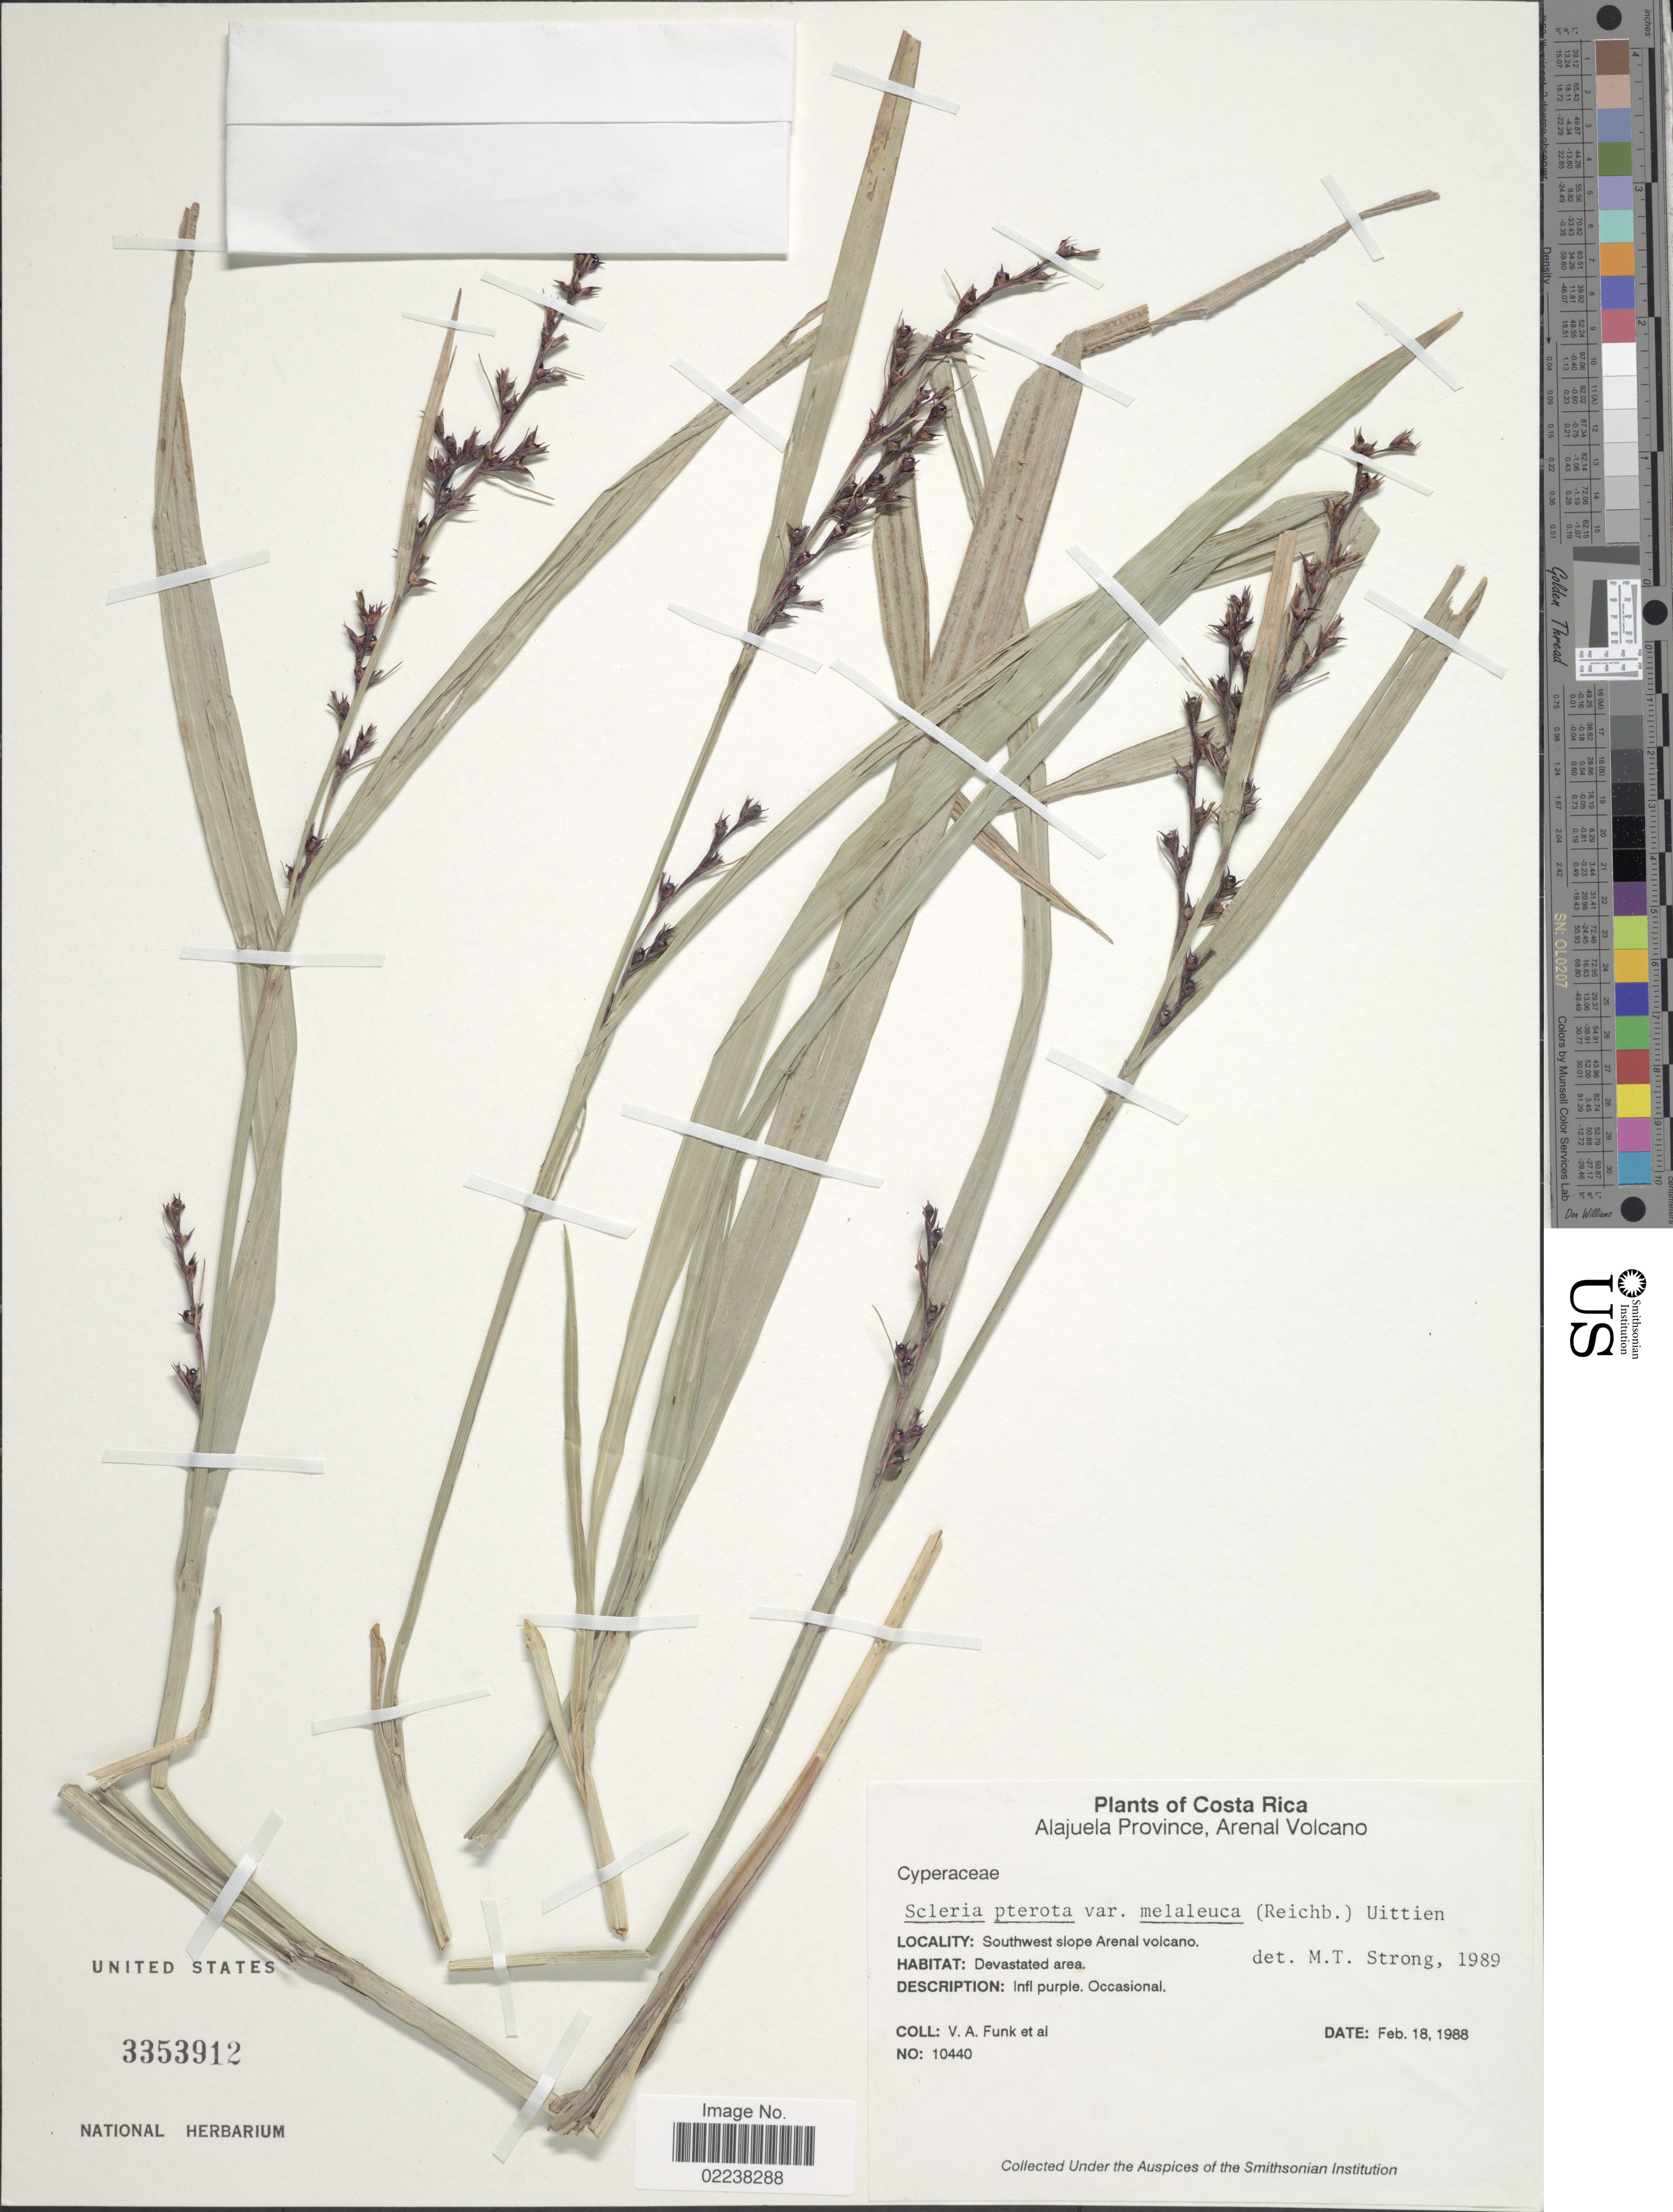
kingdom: Plantae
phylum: Tracheophyta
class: Liliopsida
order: Poales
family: Cyperaceae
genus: Scleria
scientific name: Scleria gaertneri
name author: Raddi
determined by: Strong, Mark T., (BOT), Smithsonian Institution - National Museum of Natural History (UNITED STATES)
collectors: V. Funk & et al.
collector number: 10440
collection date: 1988-02-18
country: Costa Rica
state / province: Alajuela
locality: Arenal Volcano, Southwest slope Arenal volcano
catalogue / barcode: US 3353912